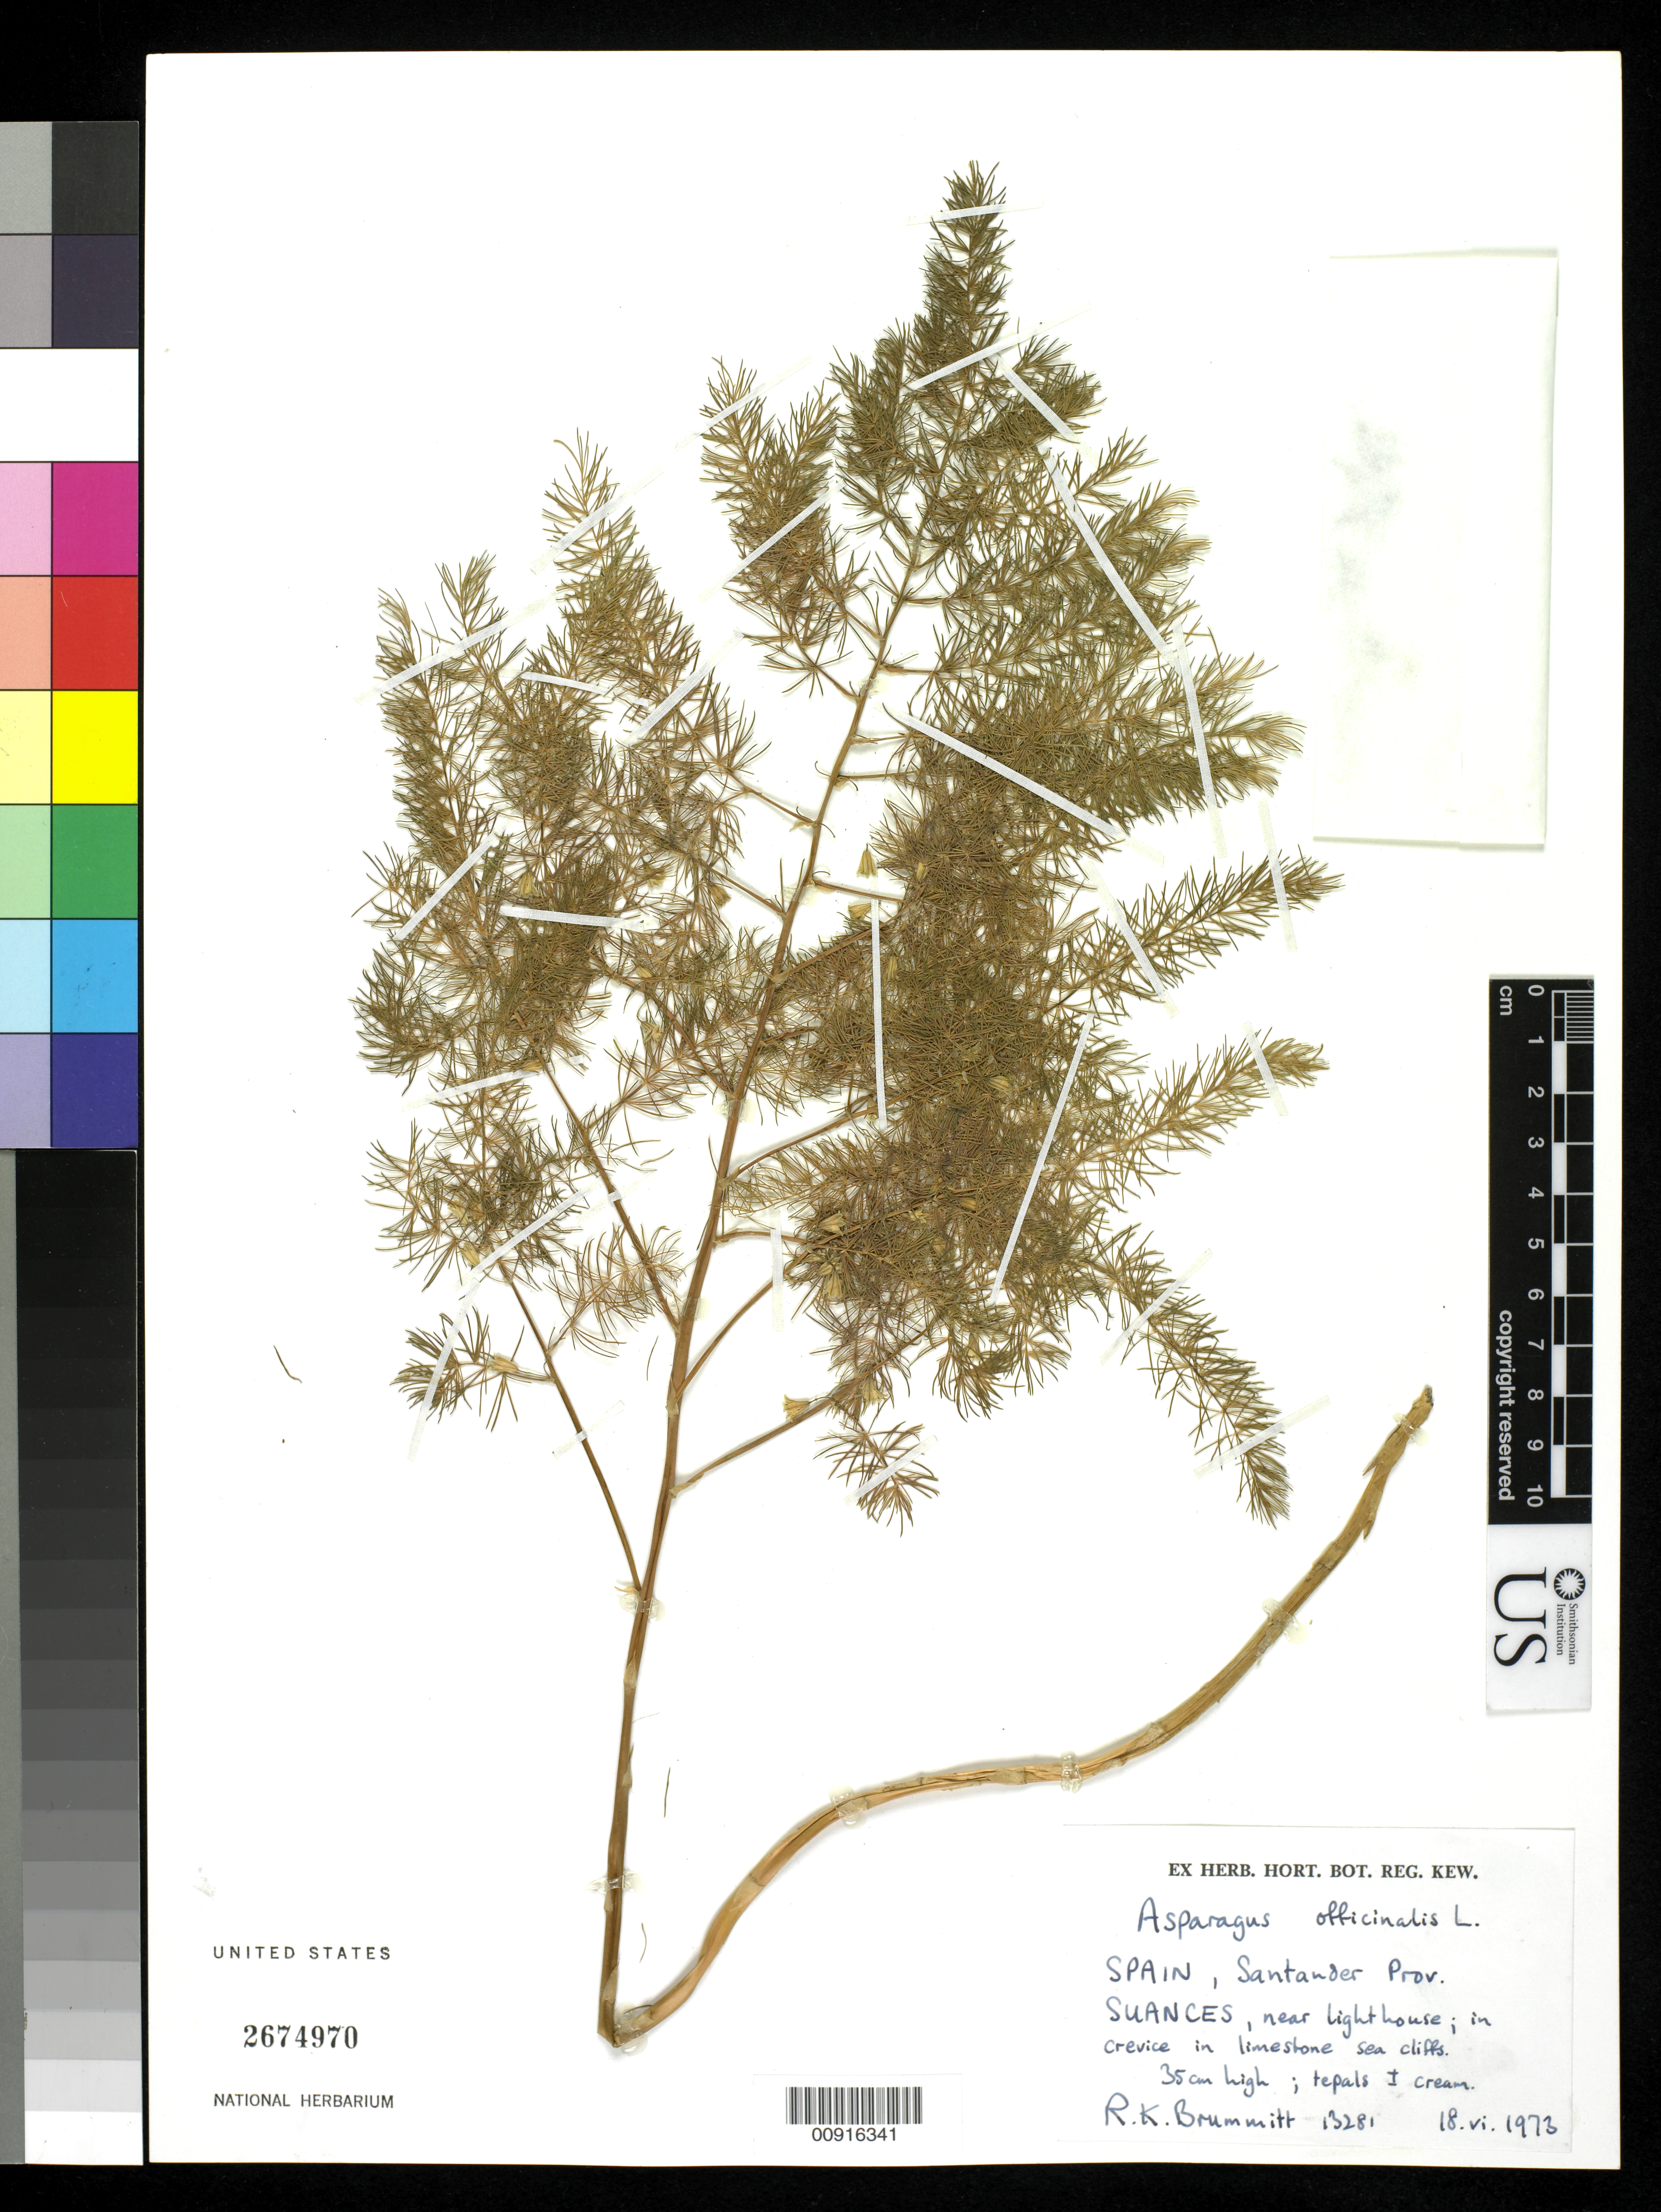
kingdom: Plantae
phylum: Tracheophyta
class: Liliopsida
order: Asparagales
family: Asparagaceae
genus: Asparagus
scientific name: Asparagus officinalis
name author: L.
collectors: R. K. Brummitt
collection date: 1973-06-18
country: Spain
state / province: Cantabria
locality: Suances, near lighthouse in crevice in limestone; Santander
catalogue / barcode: US 2674970